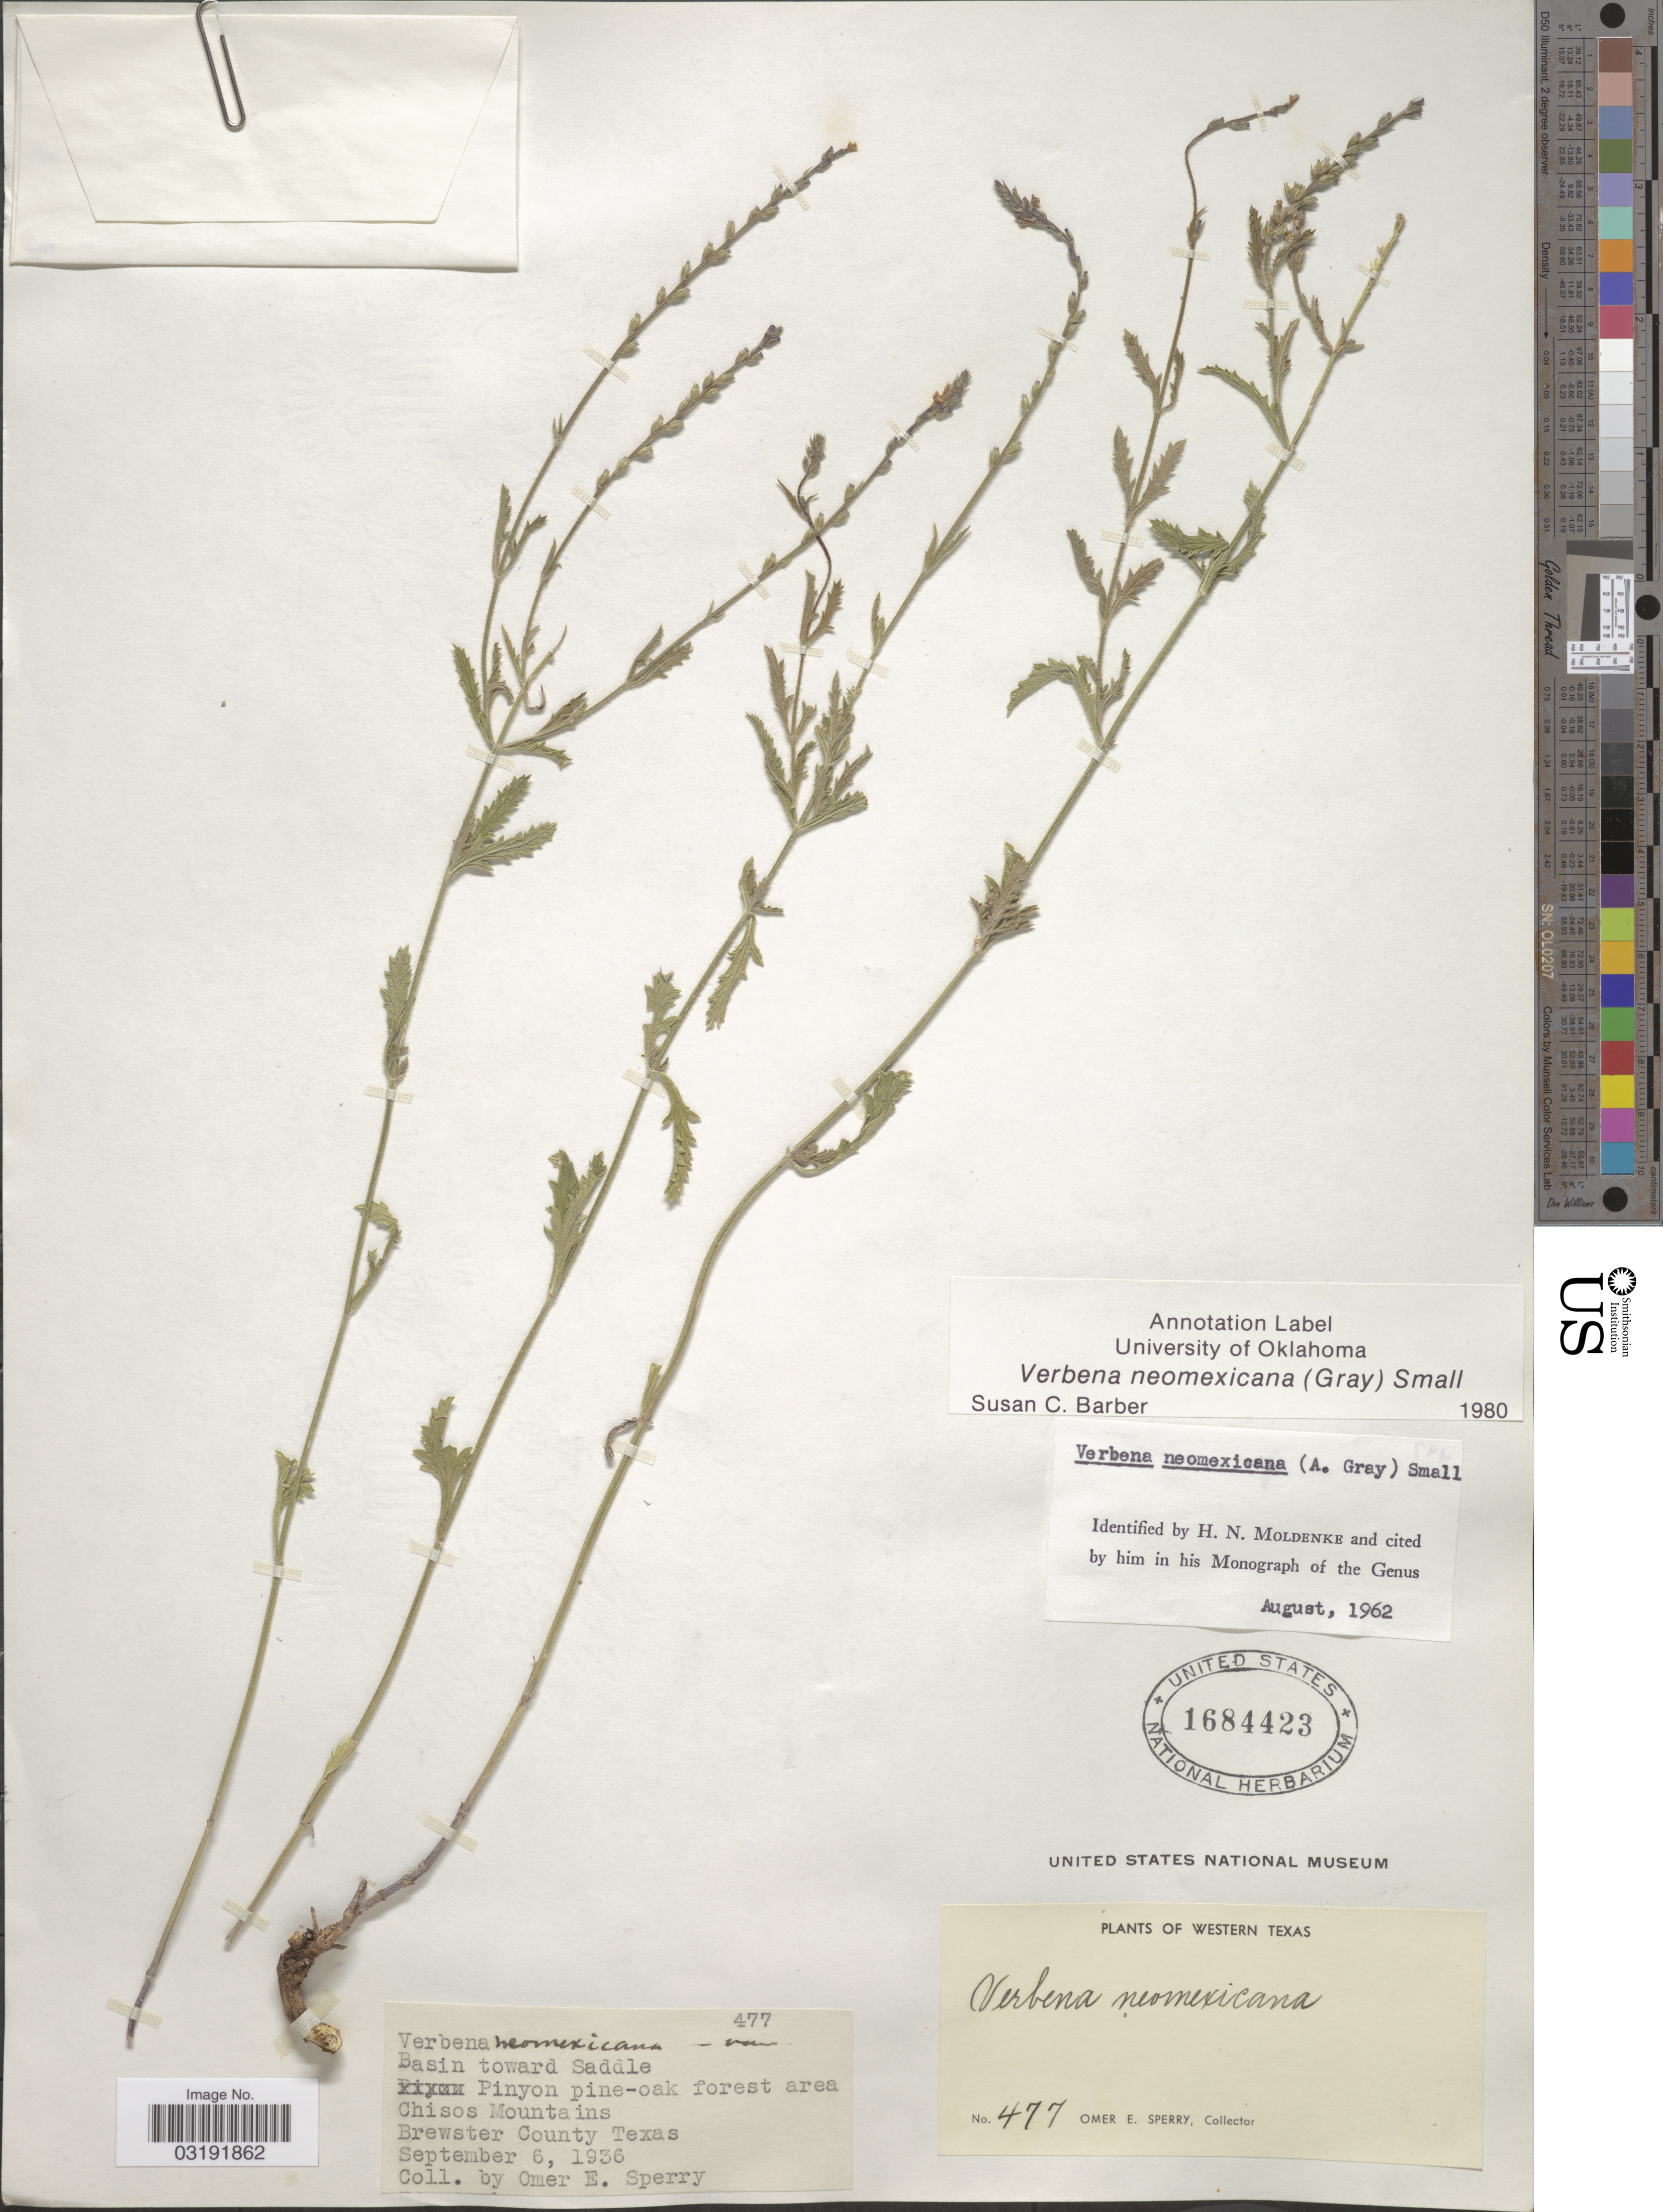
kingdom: Plantae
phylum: Tracheophyta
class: Magnoliopsida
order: Lamiales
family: Verbenaceae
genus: Verbena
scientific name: Verbena neomexicana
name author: (A. Gray) Small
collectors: O. E. Sperry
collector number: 477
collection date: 1936-09-06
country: United States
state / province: Texas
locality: Western Texas. Basin toward Saddle. Chisos Mountains Brewster County.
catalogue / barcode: US 1684423